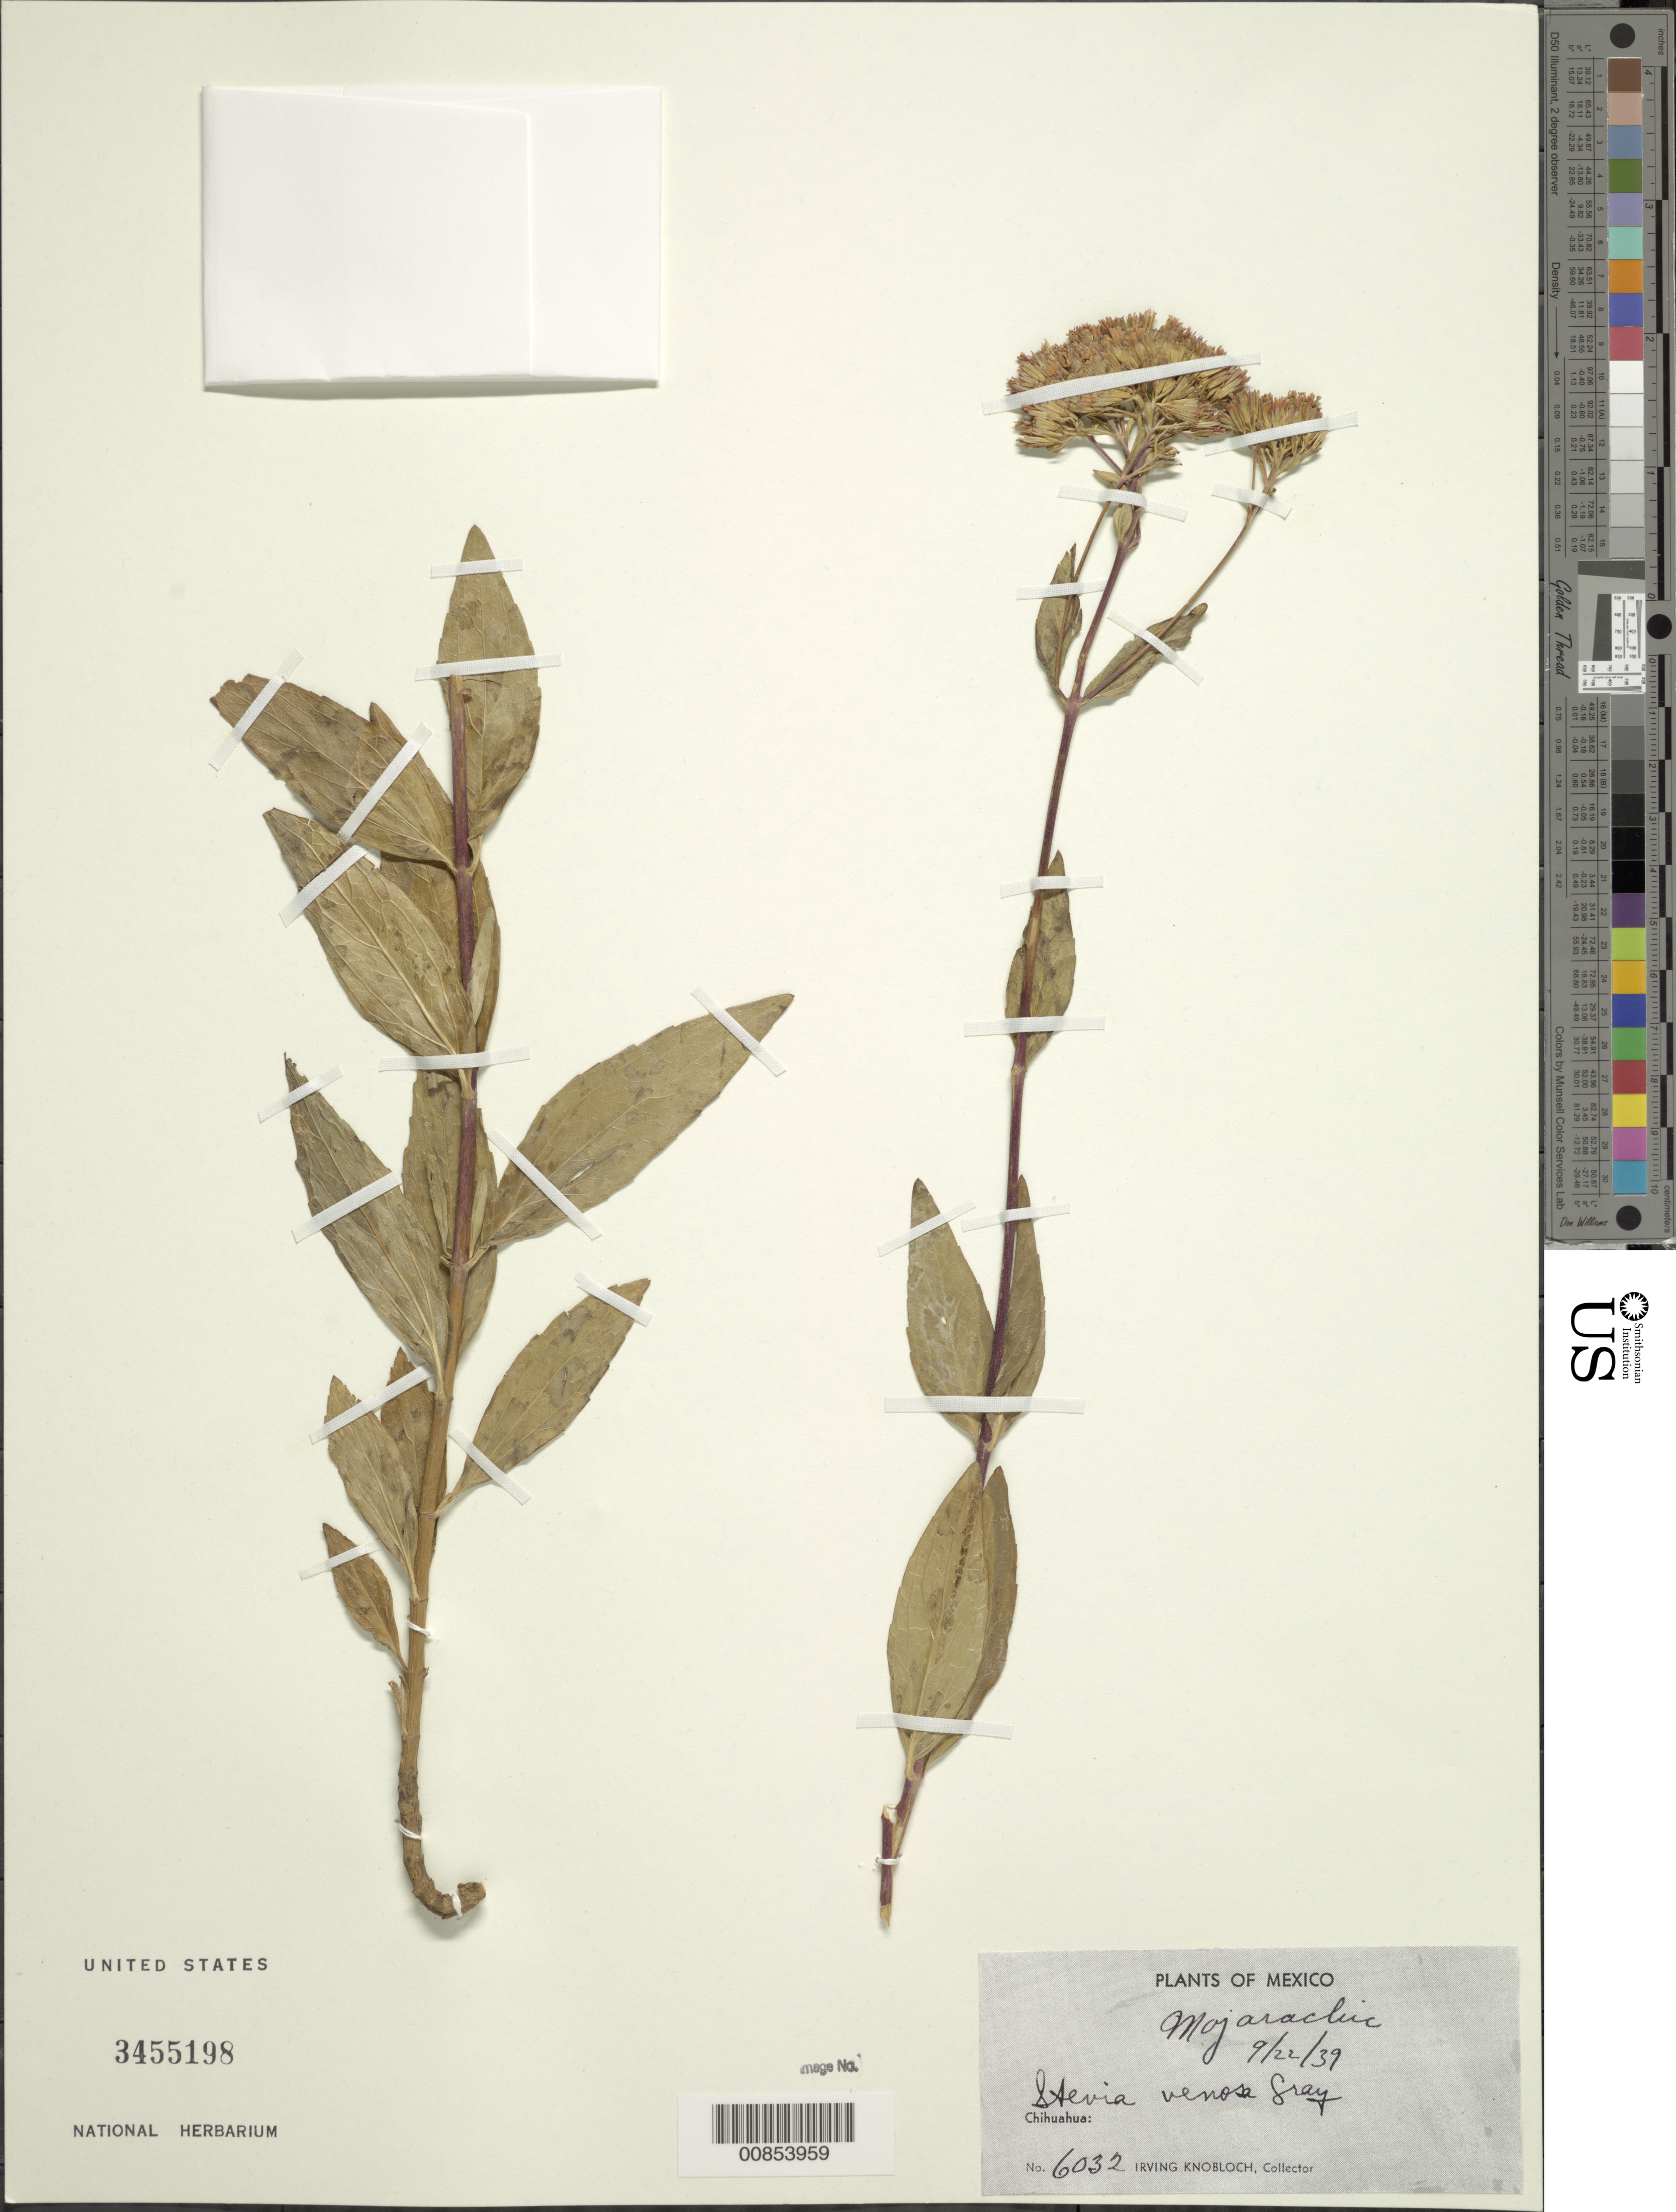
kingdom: Plantae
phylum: Tracheophyta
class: Magnoliopsida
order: Asterales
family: Asteraceae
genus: Stevia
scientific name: Stevia venosa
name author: A. Gray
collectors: I. W. Knobloch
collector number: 6032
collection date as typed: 22 Sep 1939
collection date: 1939-09-22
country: Mexico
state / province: Chihuahua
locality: Mojarachic, Chihuahua.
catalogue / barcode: US 3455198